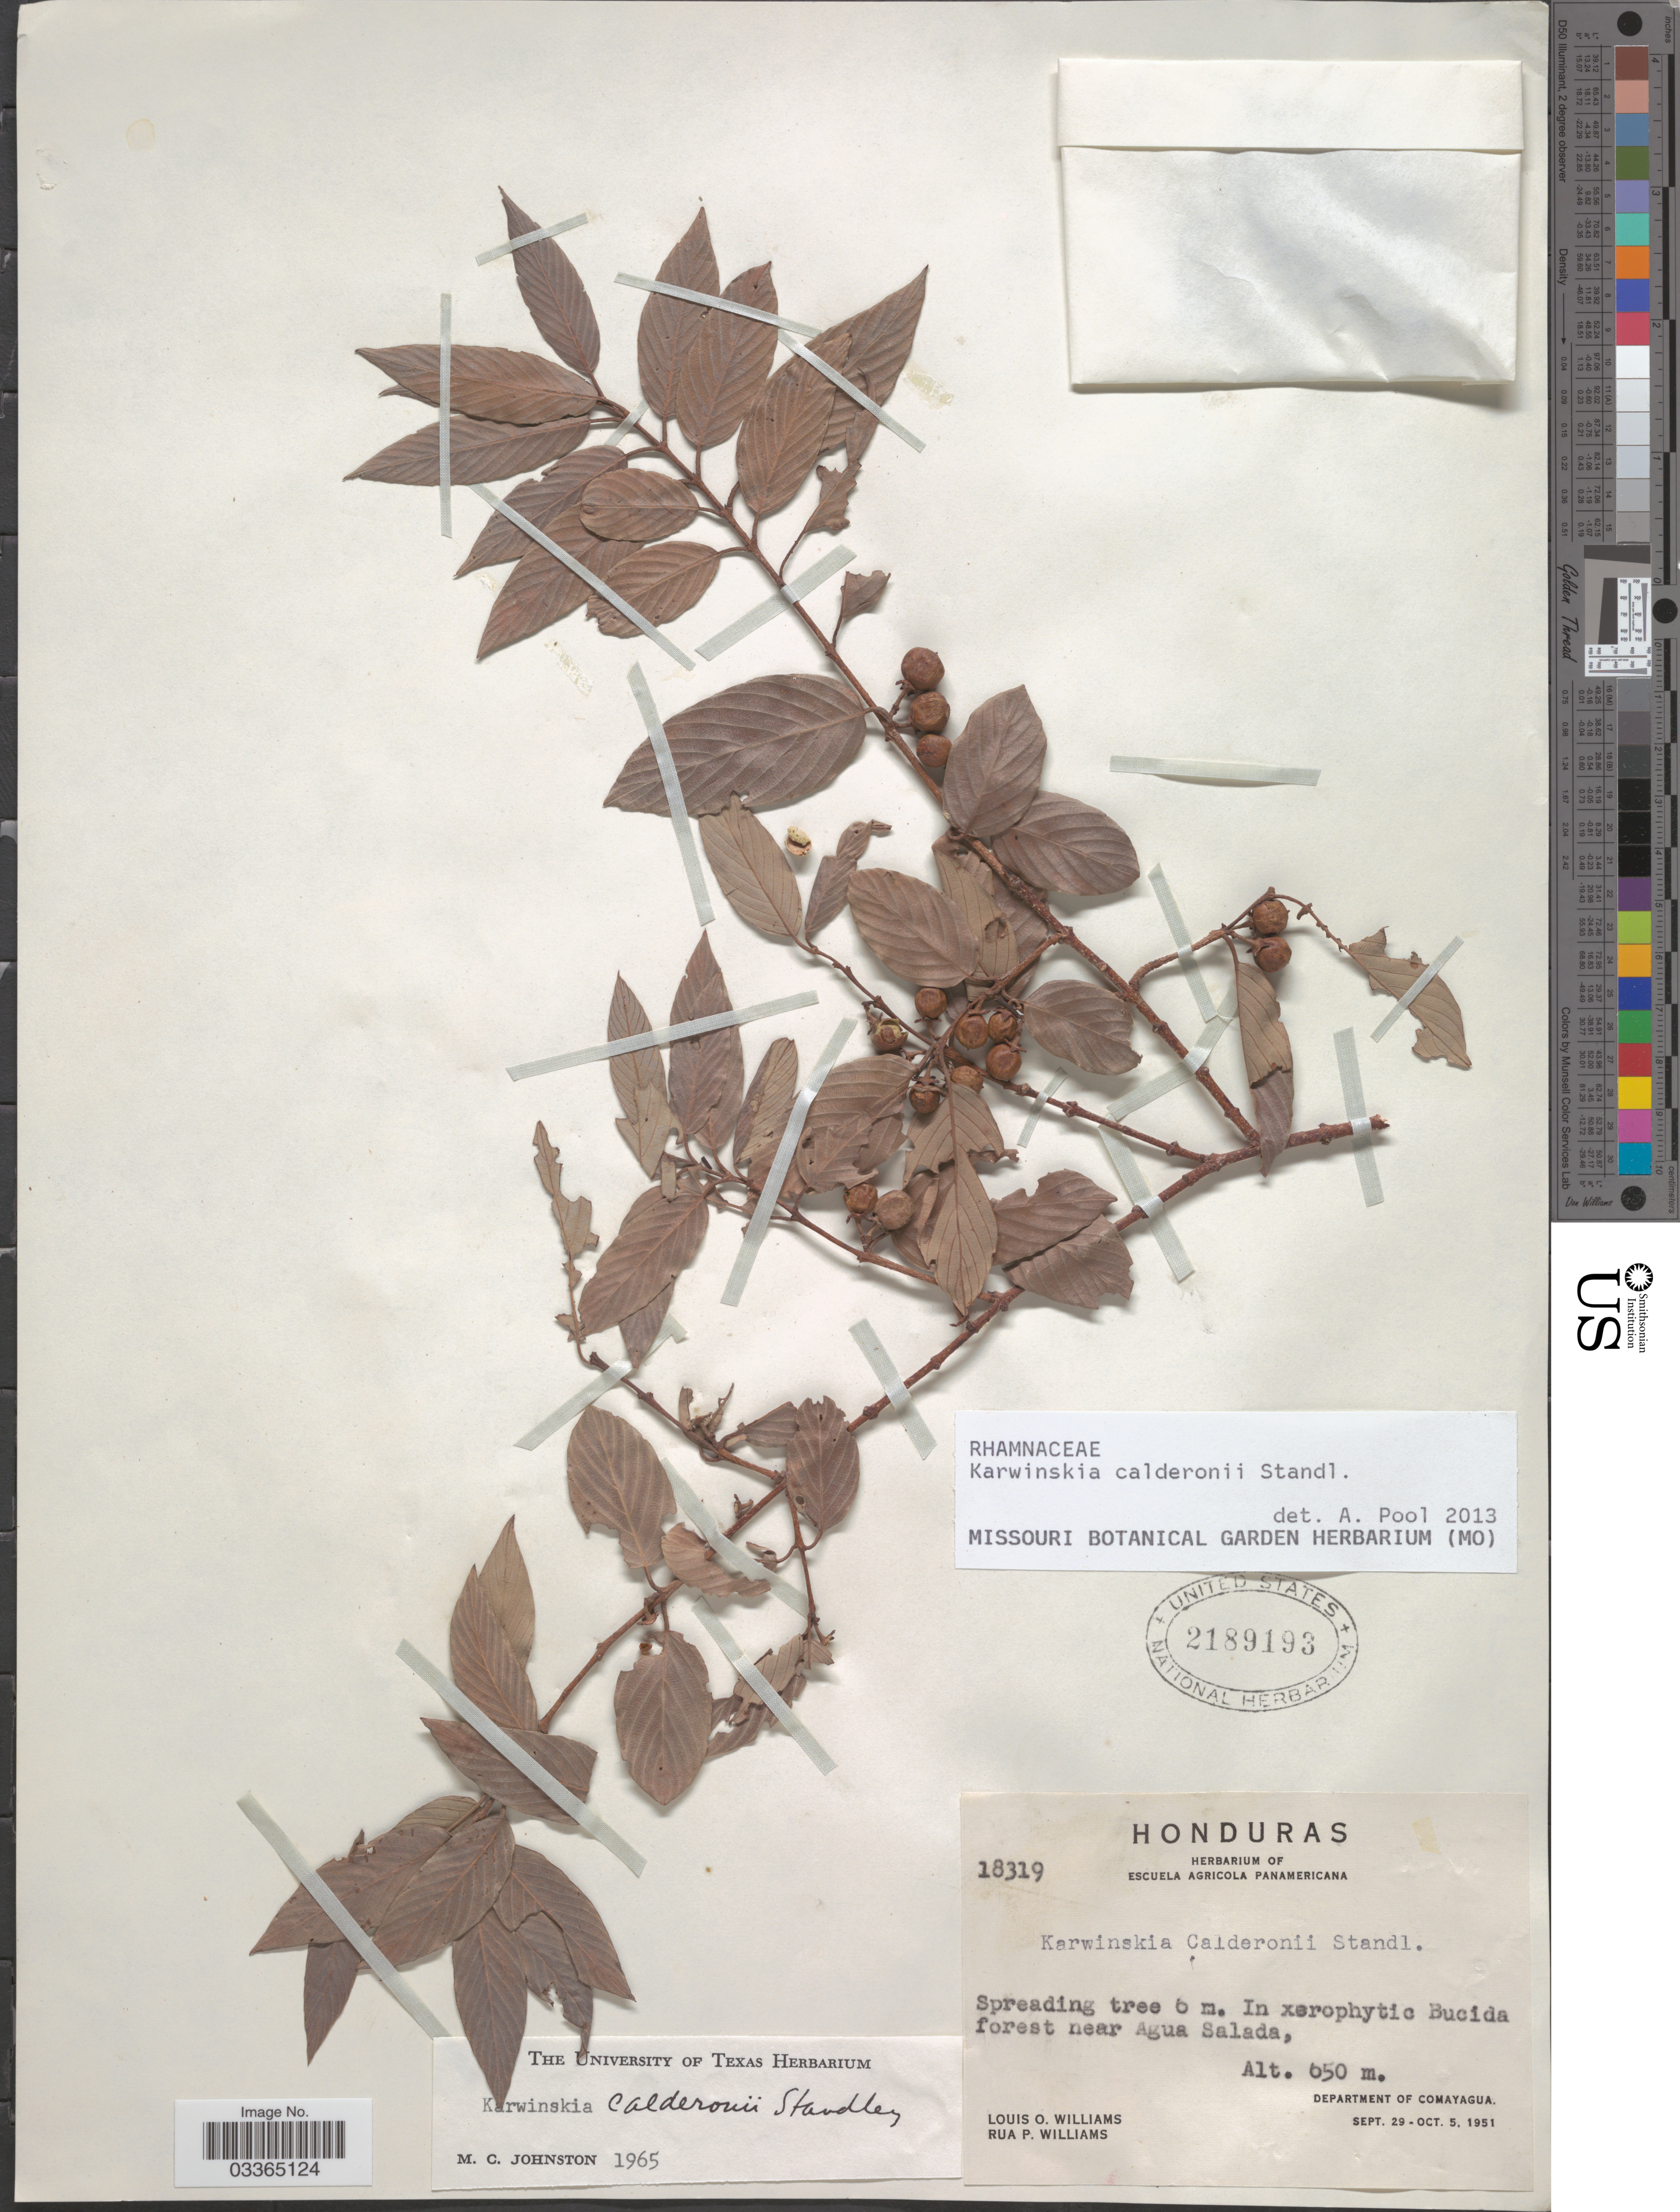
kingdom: Plantae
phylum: Tracheophyta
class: Magnoliopsida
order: Rosales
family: Rhamnaceae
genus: Karwinskia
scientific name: Karwinskia calderonii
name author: Standl.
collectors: L. O. Williams & R. P. Williams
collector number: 18319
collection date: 1951-09-29/1951-10-05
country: Honduras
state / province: Comayagua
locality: Forest near Agua Salada. Department of Comayagua.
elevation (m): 650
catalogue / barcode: US 2189193